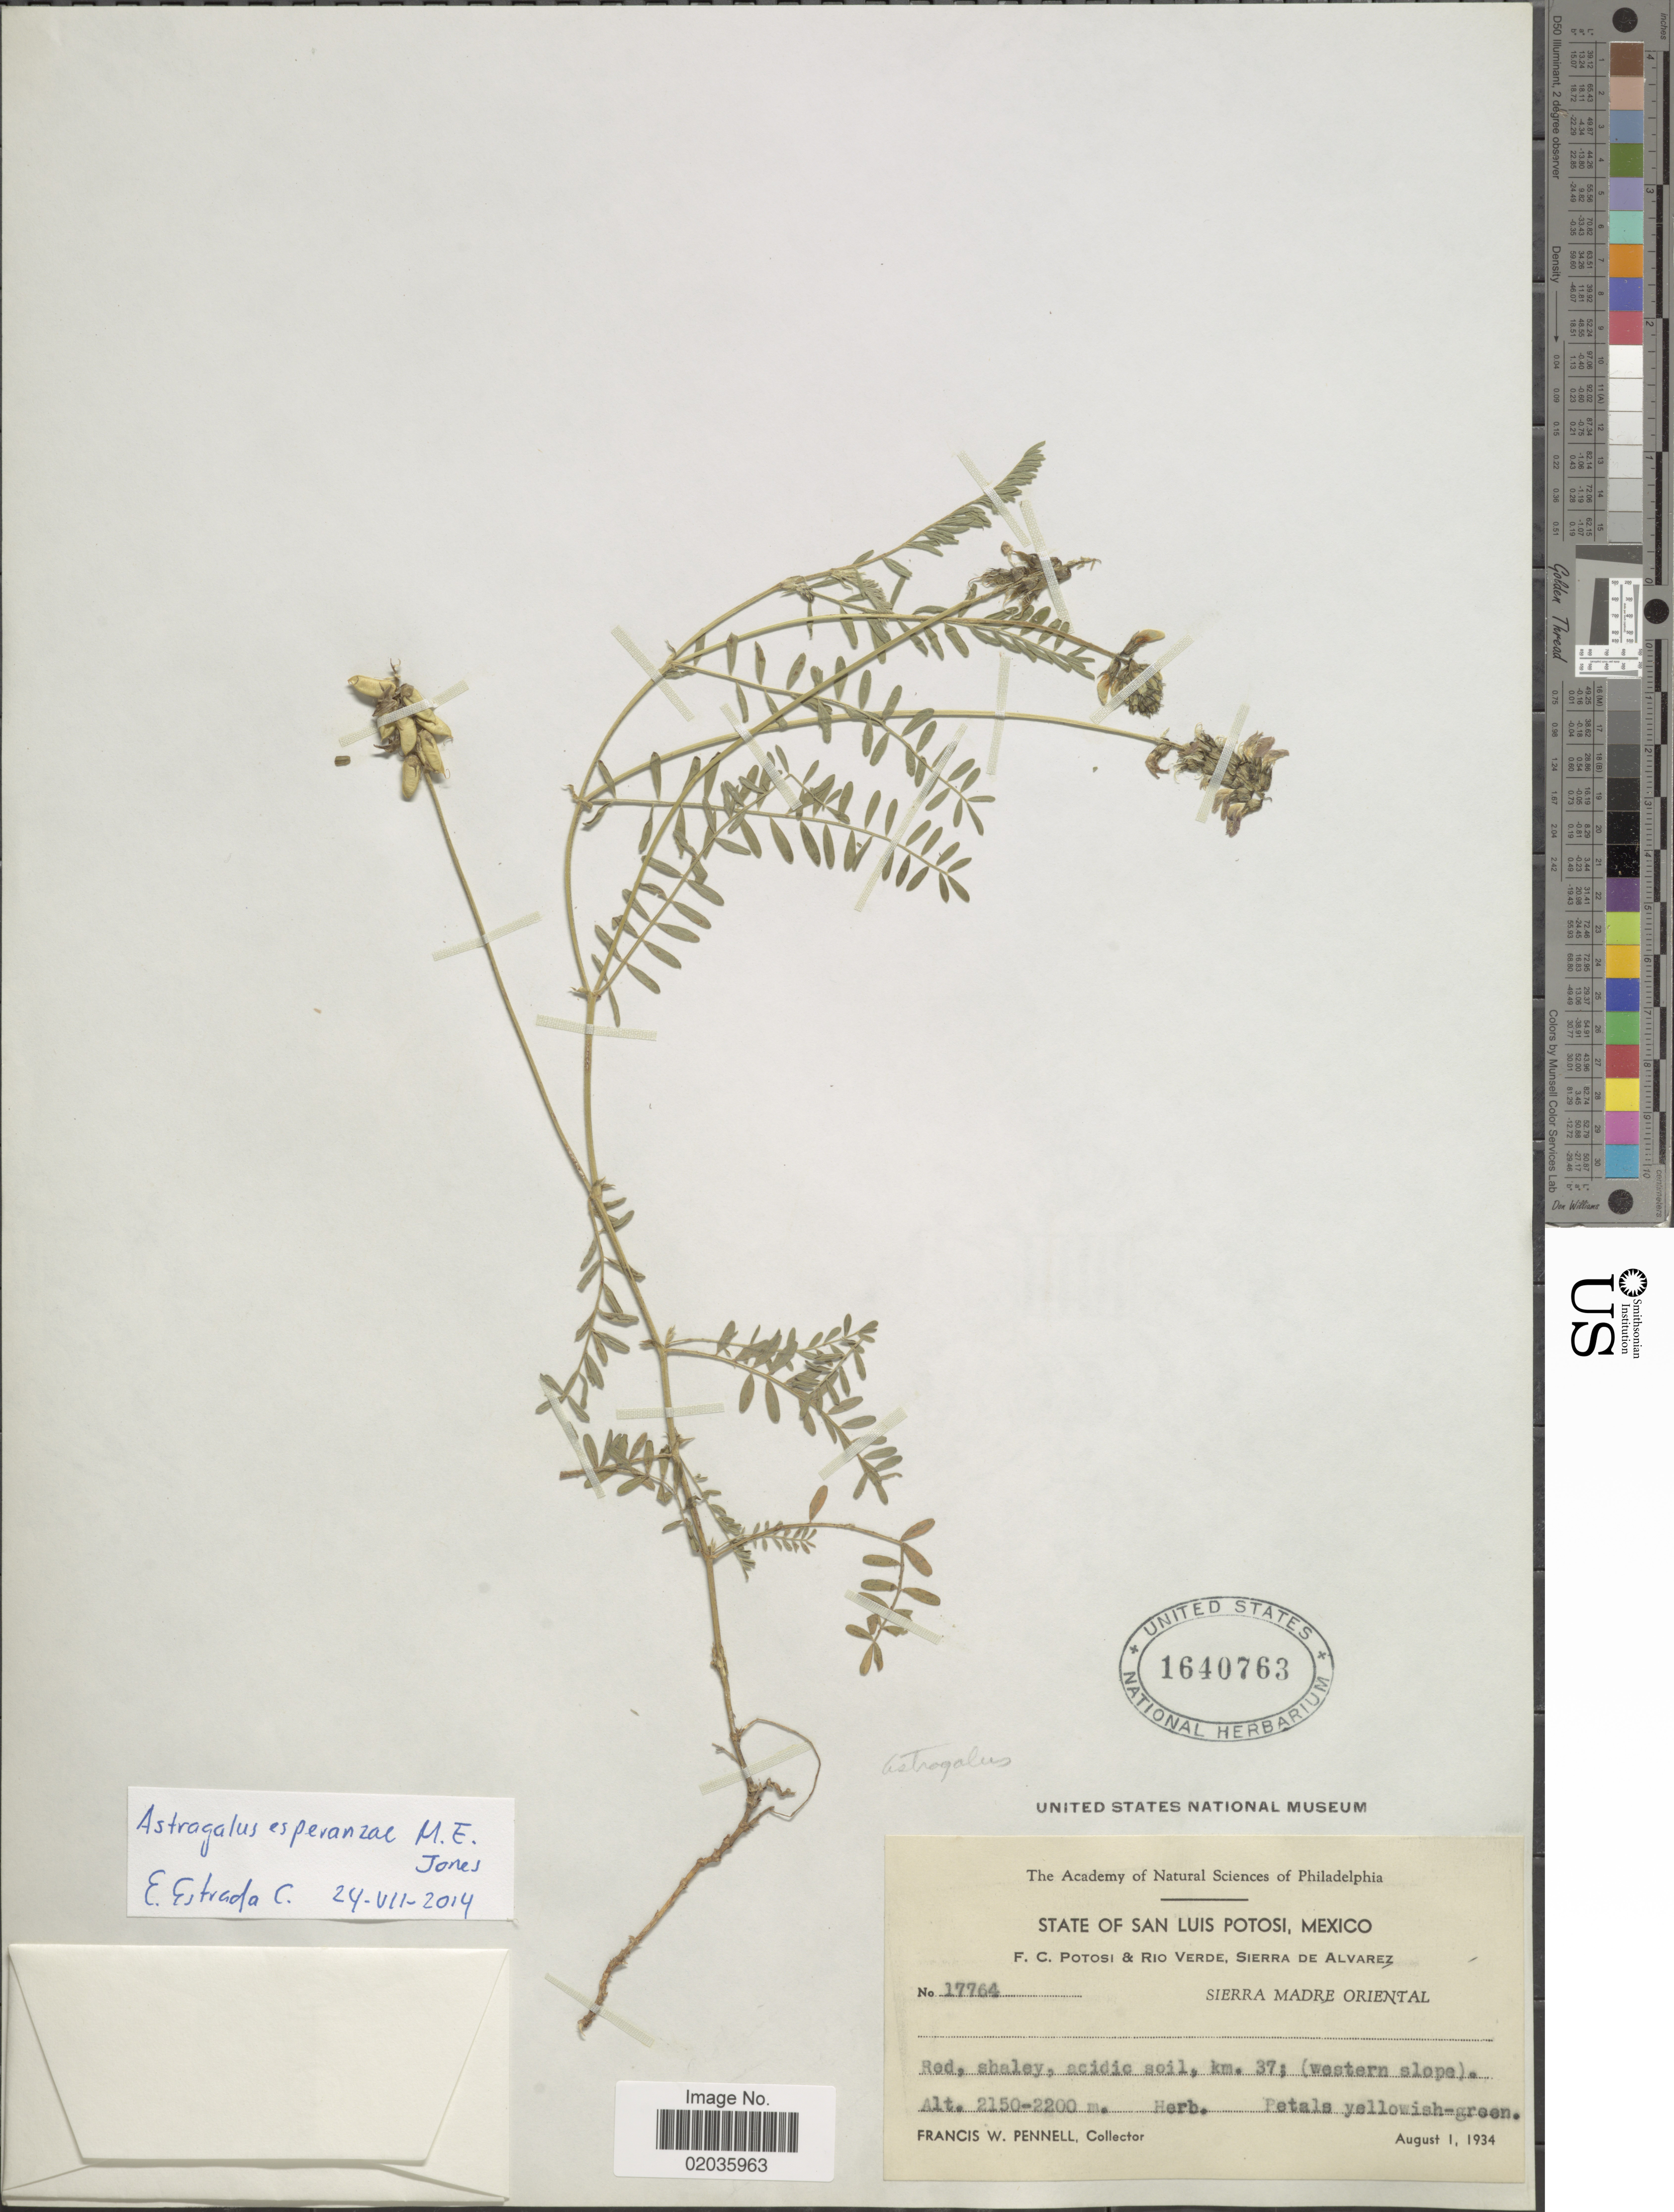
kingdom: Plantae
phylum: Tracheophyta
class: Magnoliopsida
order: Fabales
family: Fabaceae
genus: Astragalus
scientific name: Astragalus esperanzae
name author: M.E. Jones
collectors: F. W. Pennell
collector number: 17764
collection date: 1934-08-01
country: Mexico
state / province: San Luis Potosí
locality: San Luis Potosi, Mexico, Sierra Madre Oriental, F. C. Potosi & Verde, Sierra de Alvarez.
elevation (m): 2150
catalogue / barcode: US 1640763